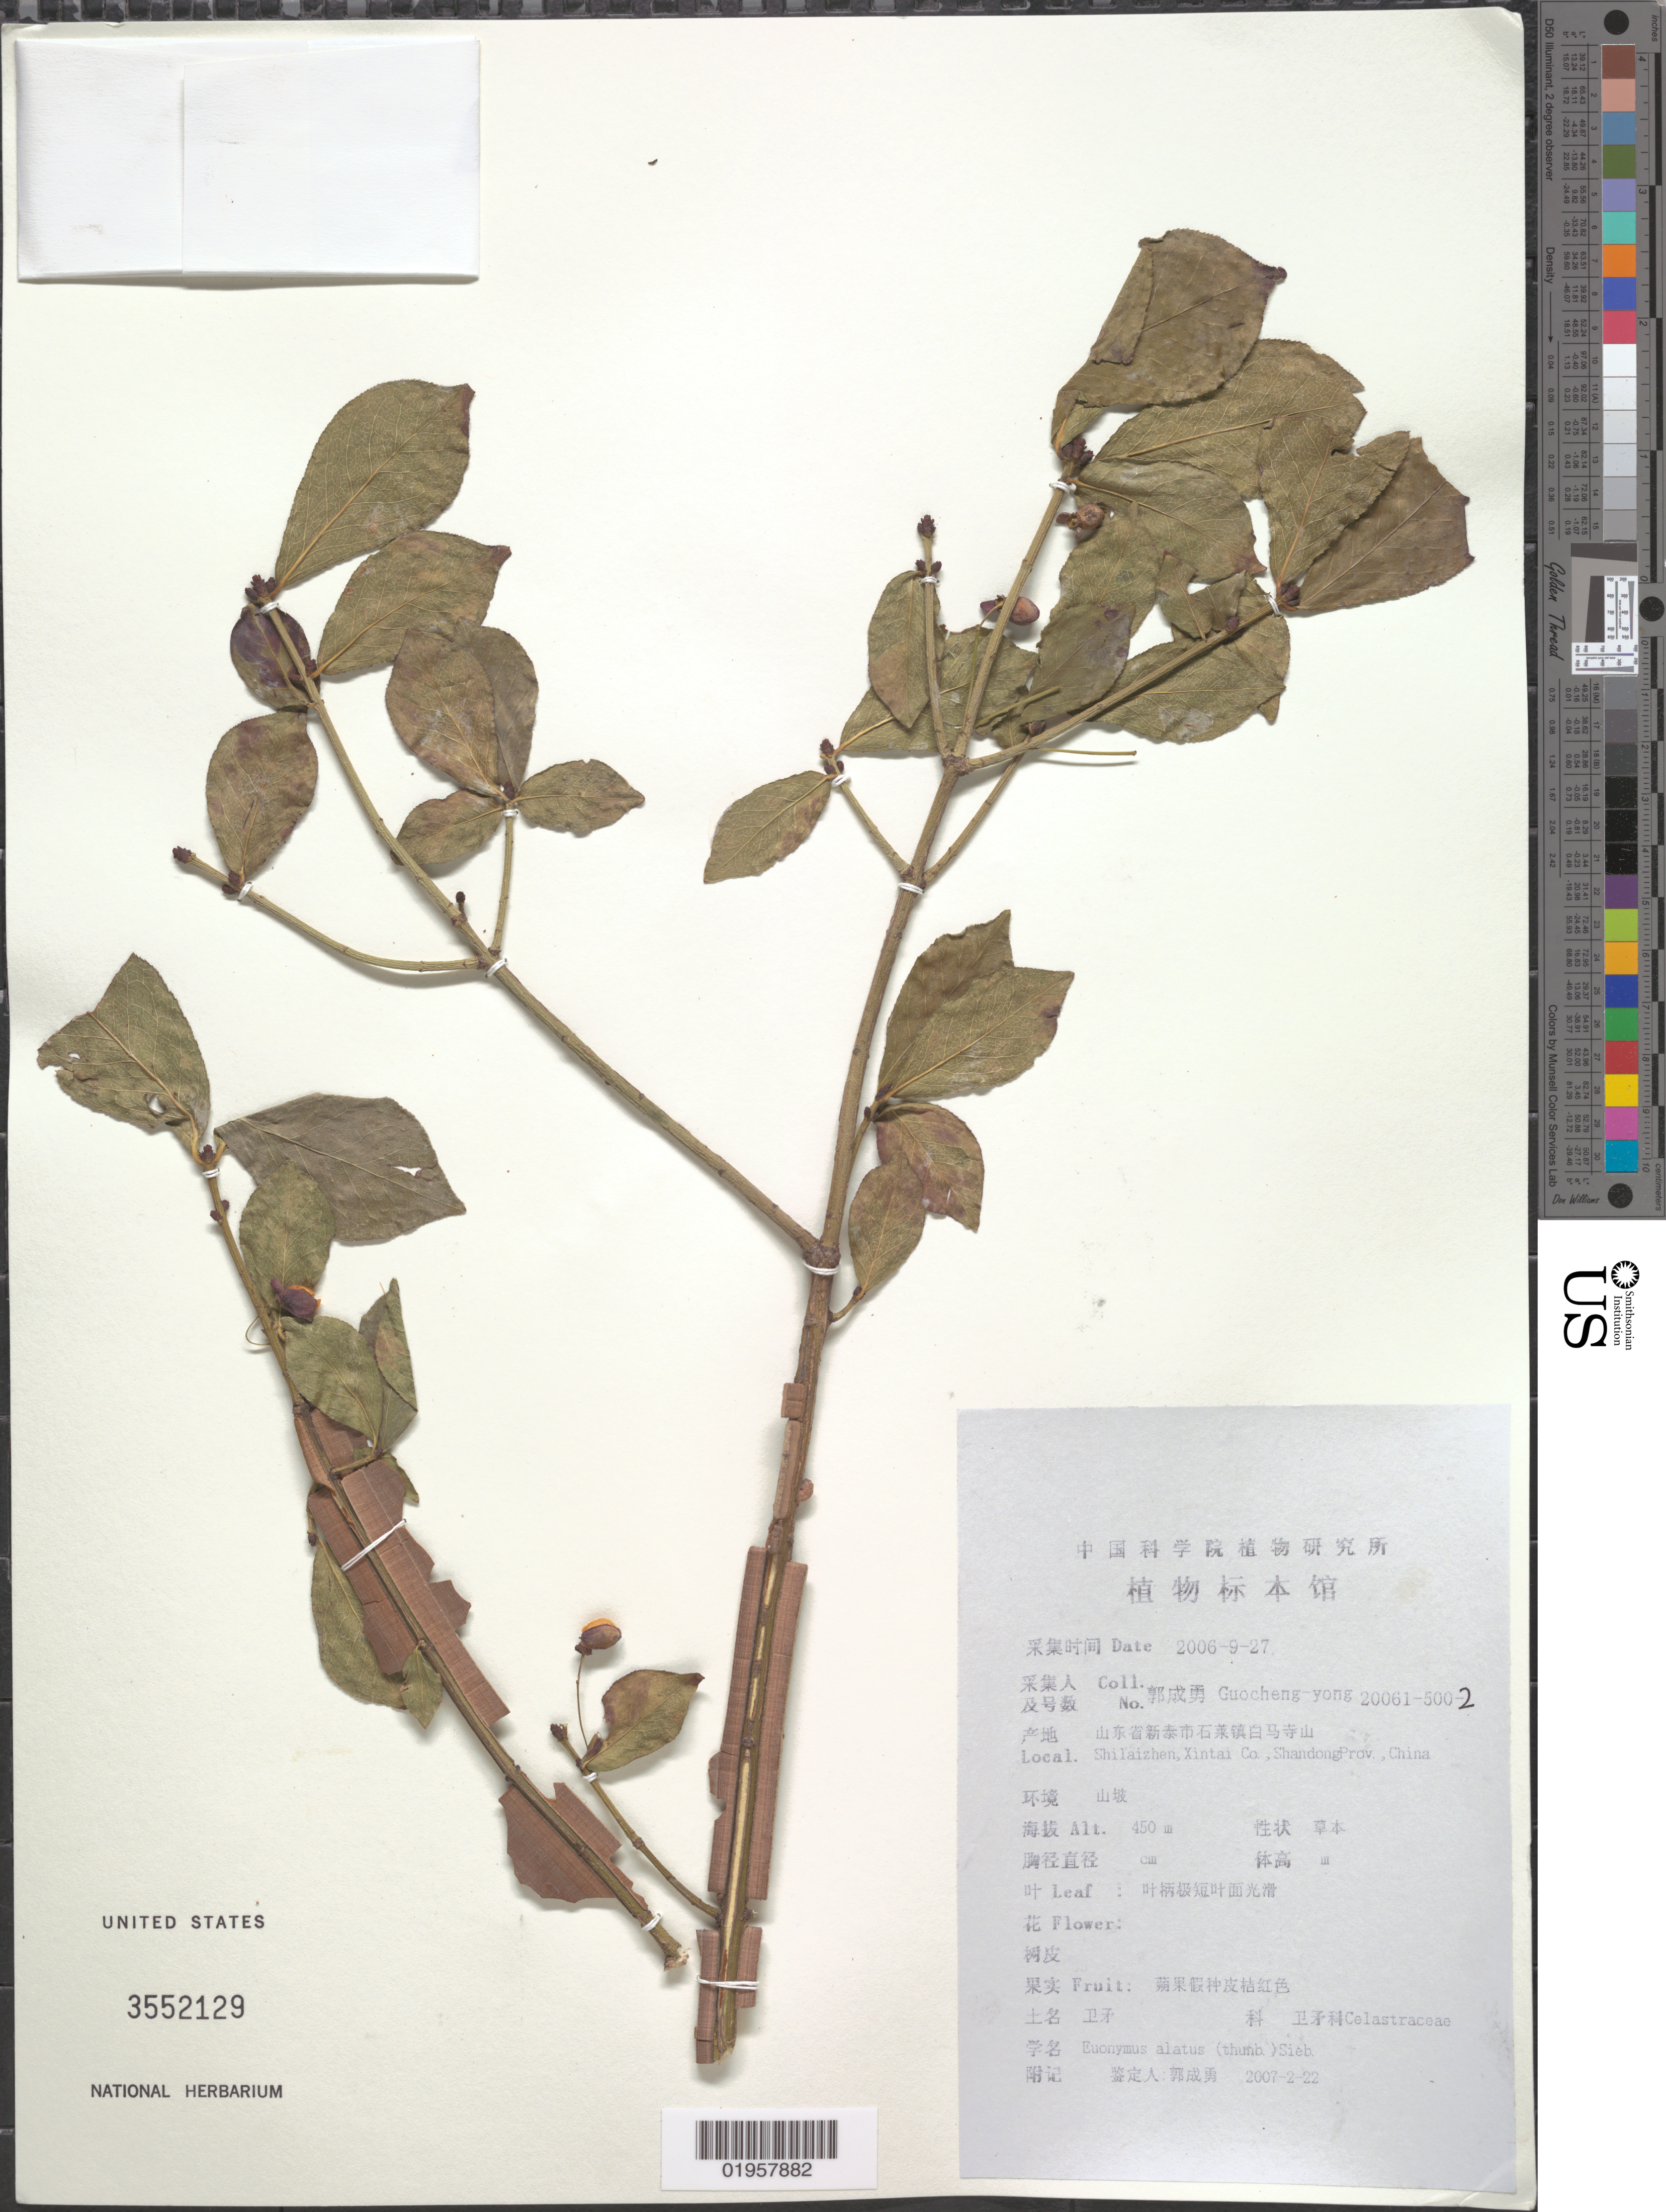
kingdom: Plantae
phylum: Tracheophyta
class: Magnoliopsida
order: Celastrales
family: Celastraceae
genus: Euonymus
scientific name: Euonymus alatus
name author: (Thunb.) Siebold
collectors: Guo cheng-yong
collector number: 20061-500-2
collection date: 2006-09-27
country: China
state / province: Shandong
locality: Xintai Co., Shilaizhen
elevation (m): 450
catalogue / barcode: US 3552129